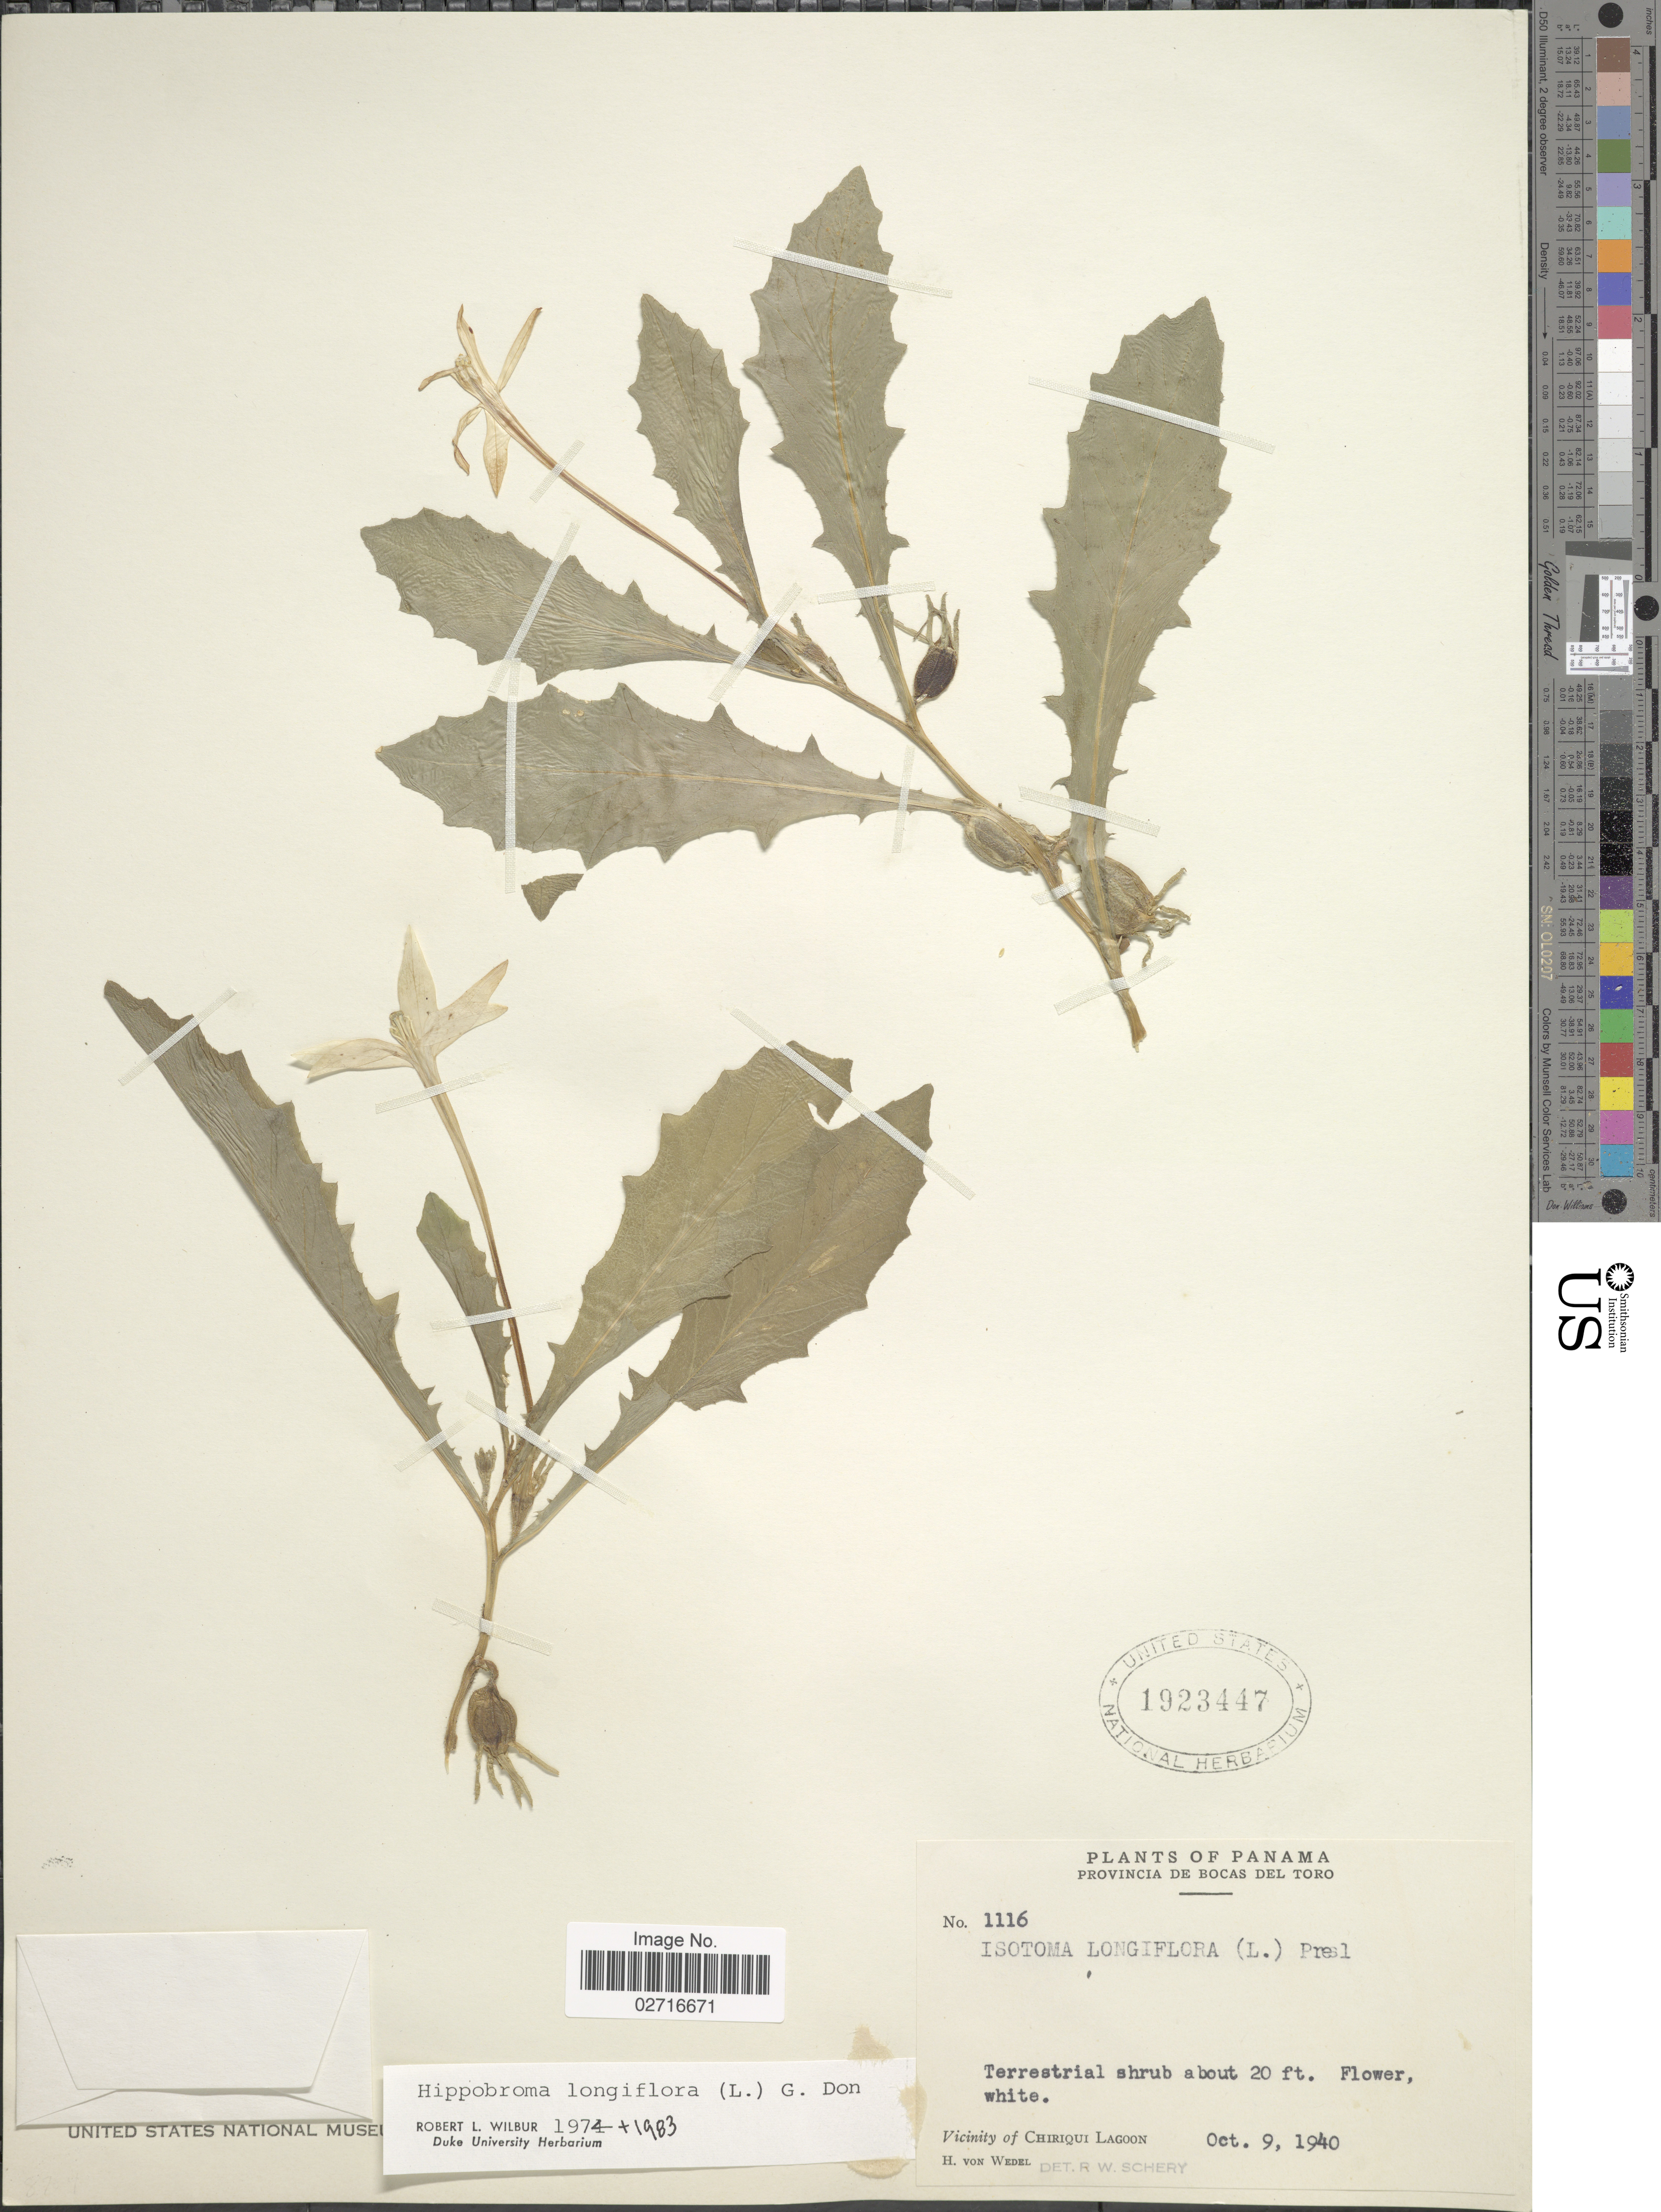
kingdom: Plantae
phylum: Tracheophyta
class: Magnoliopsida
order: Asterales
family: Campanulaceae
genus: Hippobroma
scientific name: Hippobroma longiflora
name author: (L.) G. Don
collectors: H. von Wedel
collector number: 1116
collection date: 1940-10-09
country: Panama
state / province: Bocas del Toro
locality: Bocas del Toro, Vicinity of Chiriqui Lagoon.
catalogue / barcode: US 1923447